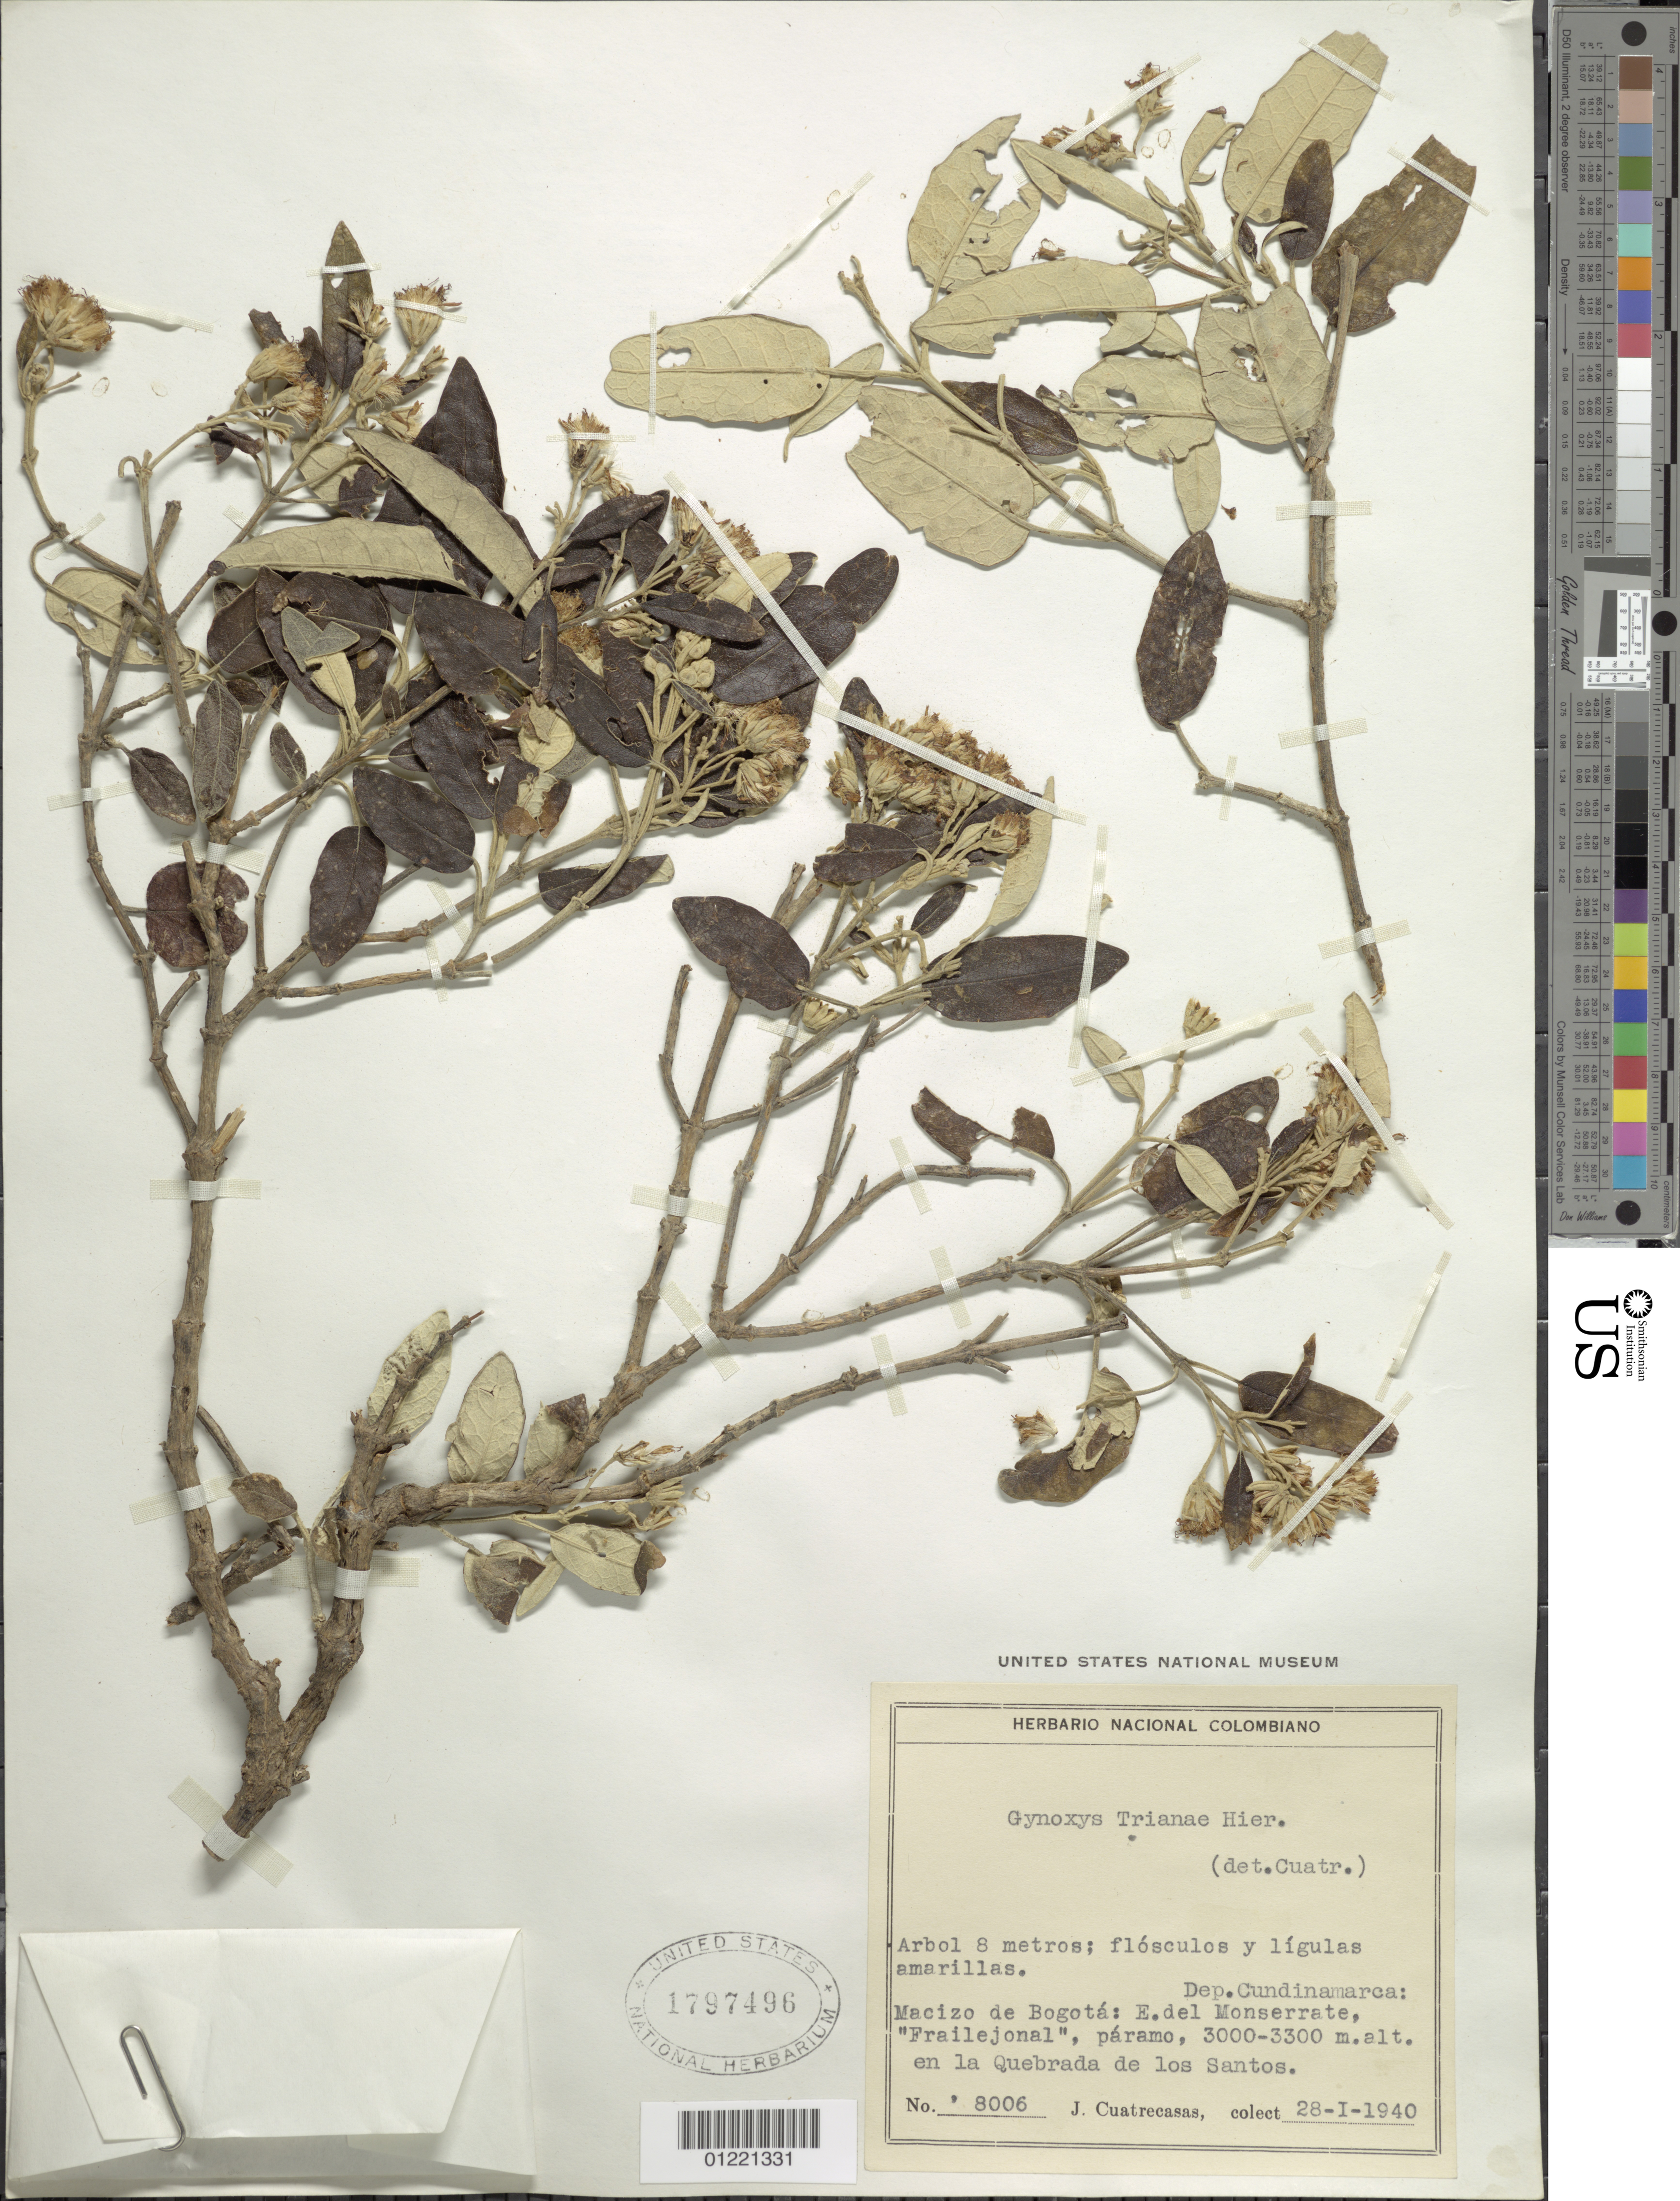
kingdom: Plantae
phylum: Tracheophyta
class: Magnoliopsida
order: Asterales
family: Asteraceae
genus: Gynoxys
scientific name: Gynoxys trianae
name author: Hieron.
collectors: J. Cuatrecasas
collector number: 8006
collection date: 1940-01-28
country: Colombia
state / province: Cundinamarca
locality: Macizo de Bogotá: E. del Monserrate, "Frailejonal", en la Quebrada de los Santos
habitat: paramo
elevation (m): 3000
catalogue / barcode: US 1797496